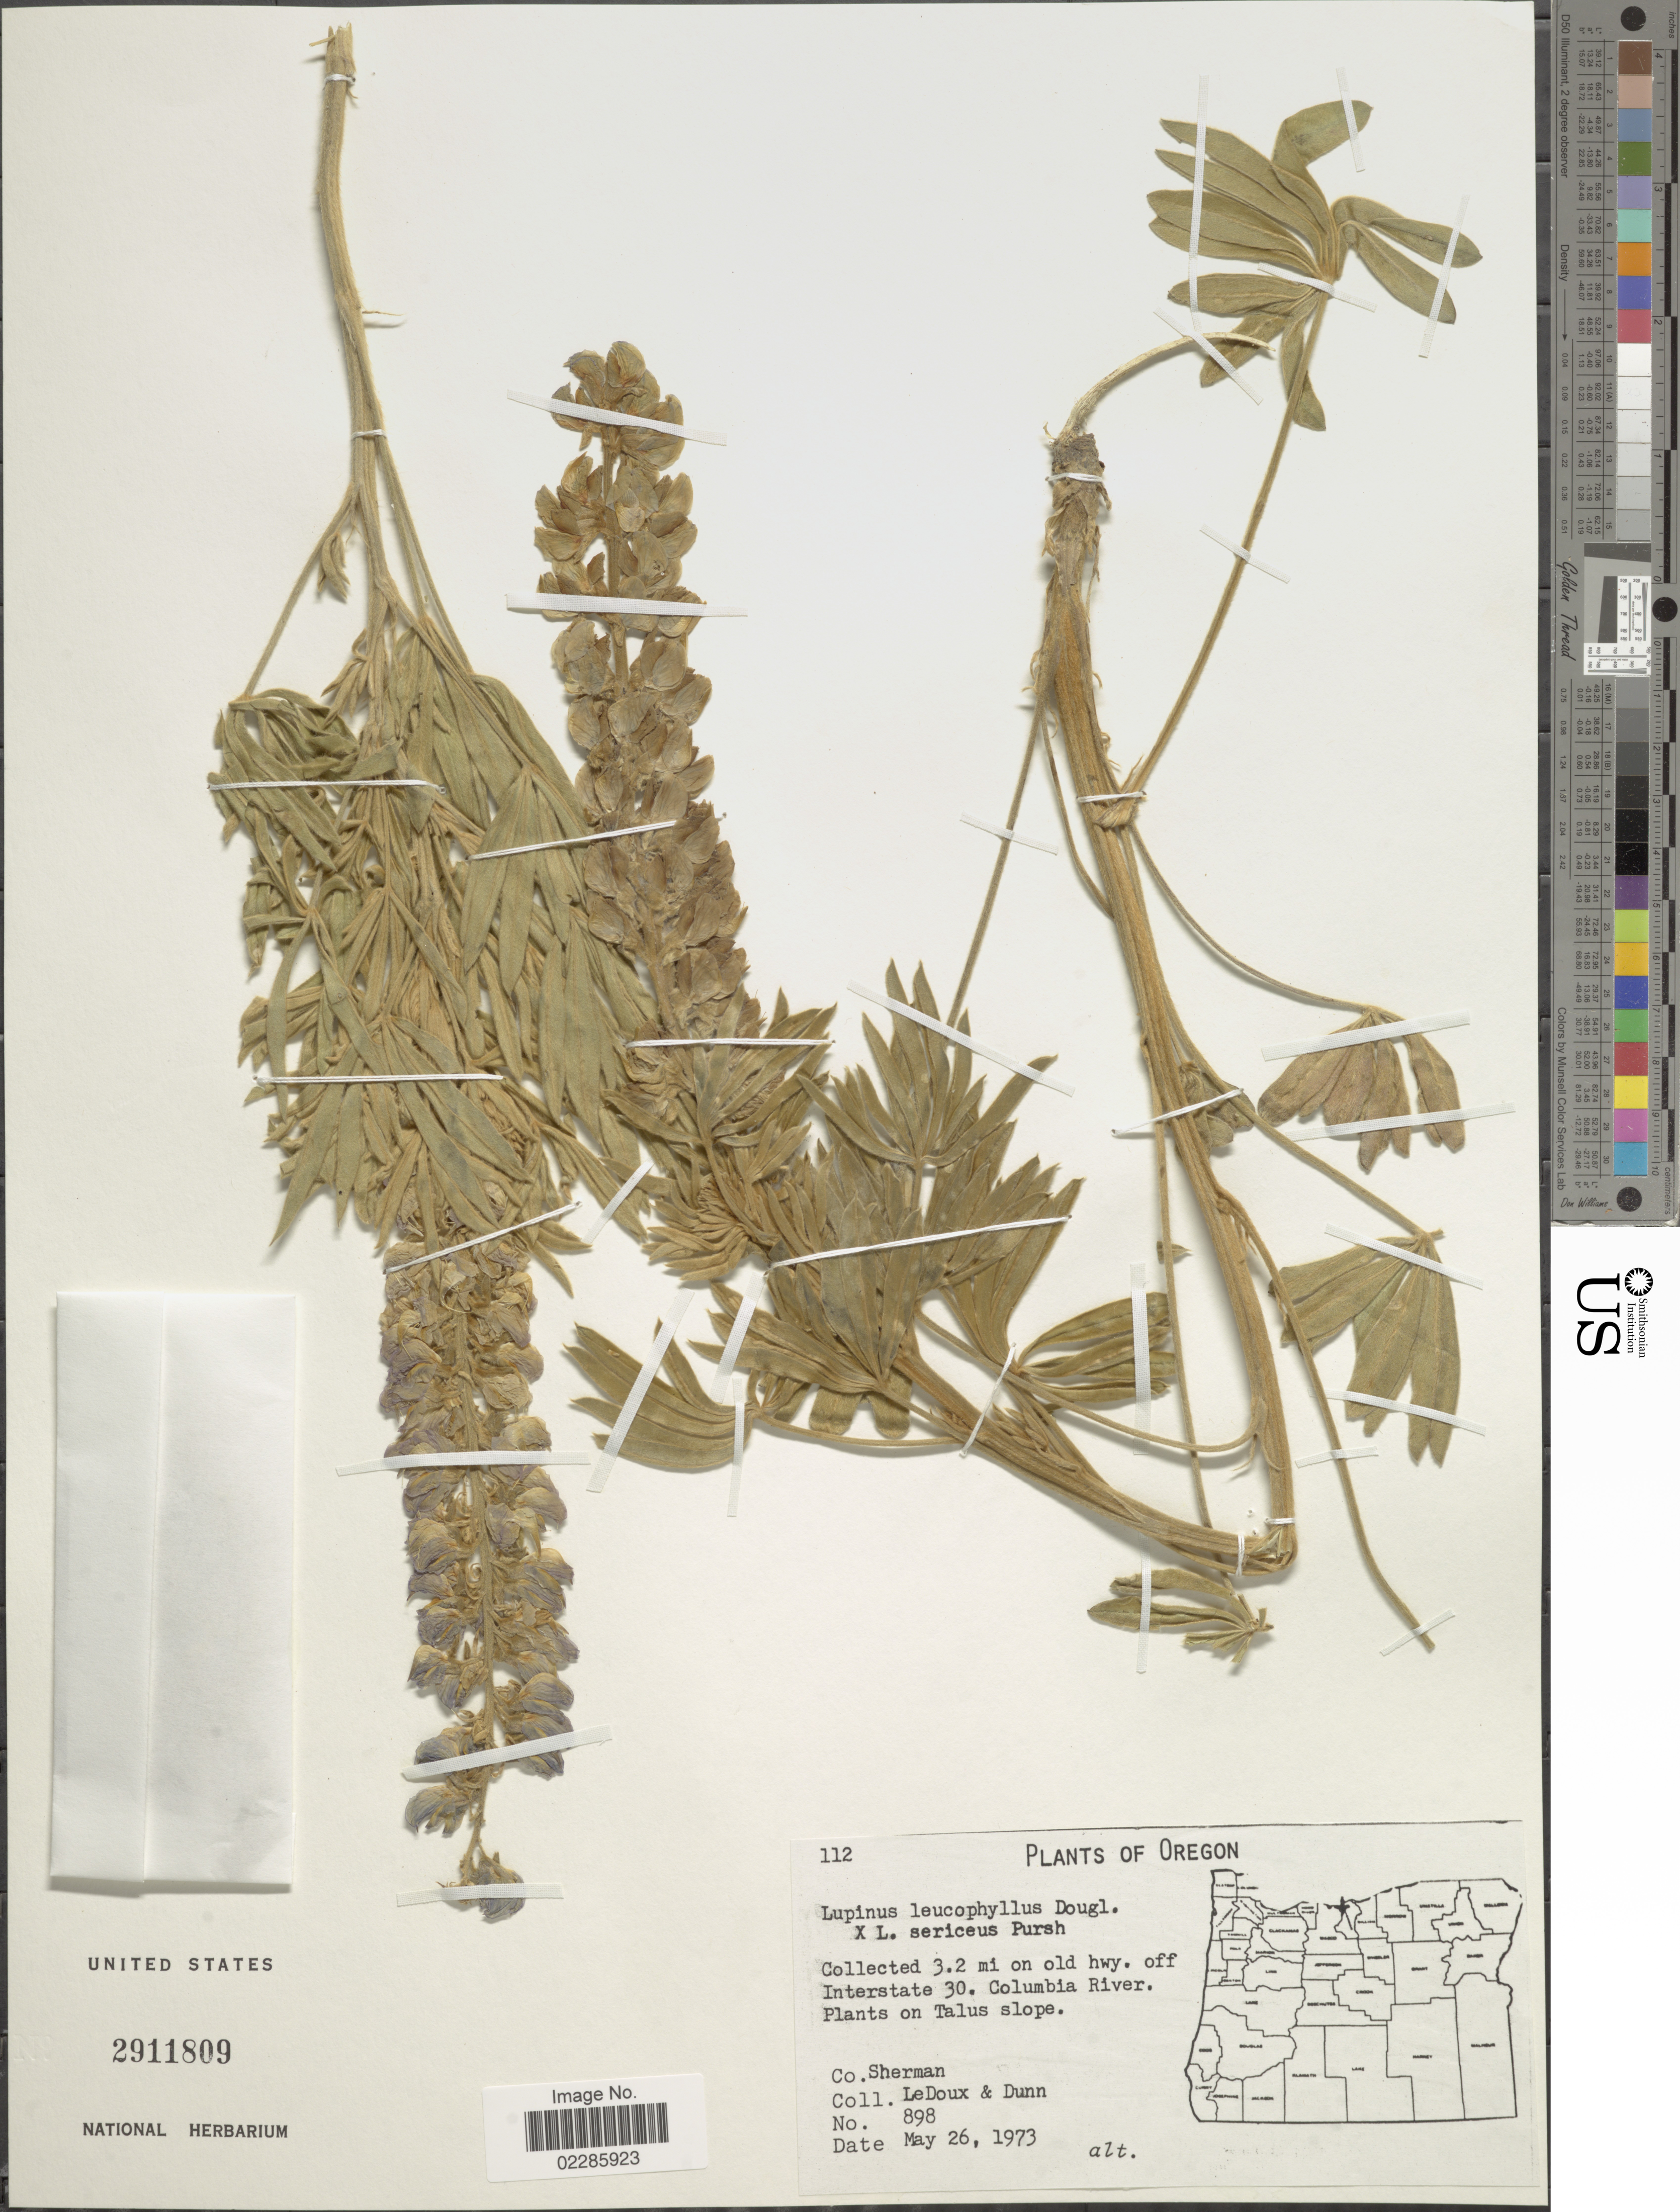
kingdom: Plantae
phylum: Tracheophyta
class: Magnoliopsida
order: Fabales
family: Fabaceae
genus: Lupinus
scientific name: Lupinus leucophyllus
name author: Douglas ex Lindl.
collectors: -. Ledoux & -- Dunn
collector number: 898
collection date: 1973-05-26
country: United States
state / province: Oregon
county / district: Sherman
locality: Collected 3.2 mi on old hwy. off Interstate 30. Columbia River.,Plants on Talus slope, Co Sherman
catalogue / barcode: US 2911809